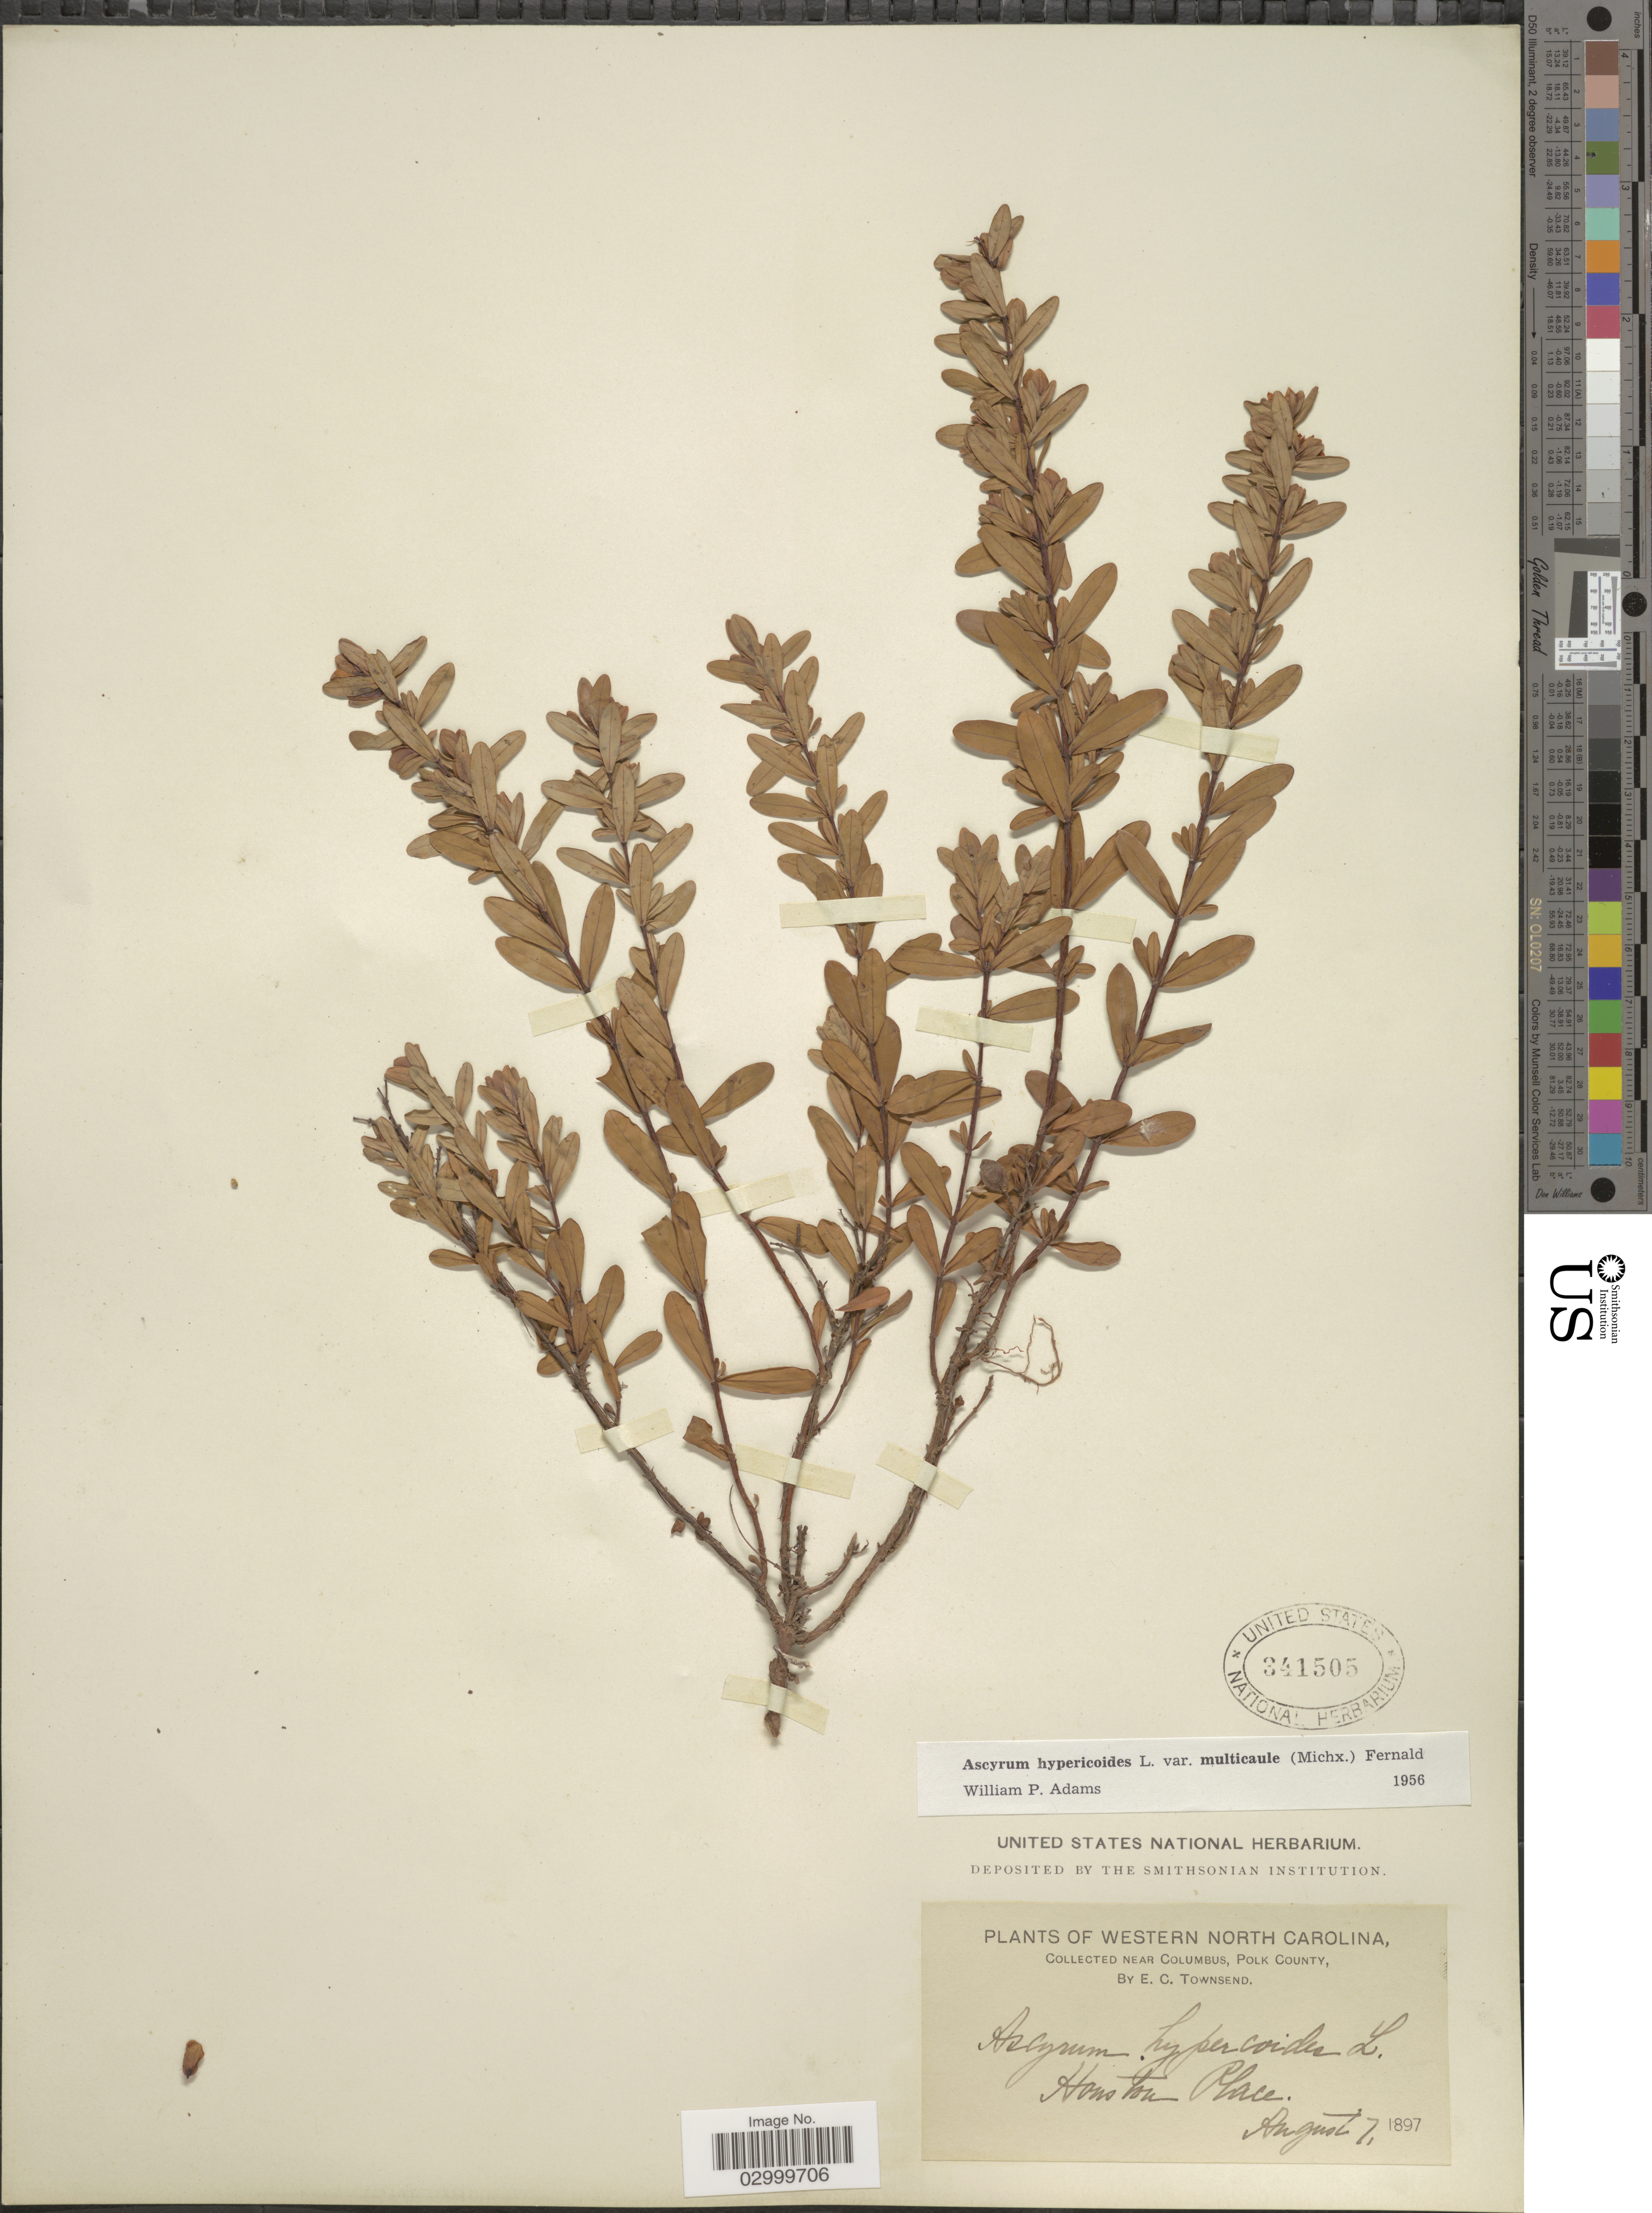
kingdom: Plantae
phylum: Tracheophyta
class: Magnoliopsida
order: Malpighiales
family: Hypericaceae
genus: Hypericum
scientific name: Hypericum stragulum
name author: W.P. Adams & N. Robson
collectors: E. C. Townsend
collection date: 1897-08-07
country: United States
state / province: North Carolina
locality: Western North Carolina, near Colombus, Polk County, Houston Place.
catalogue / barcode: US 341505